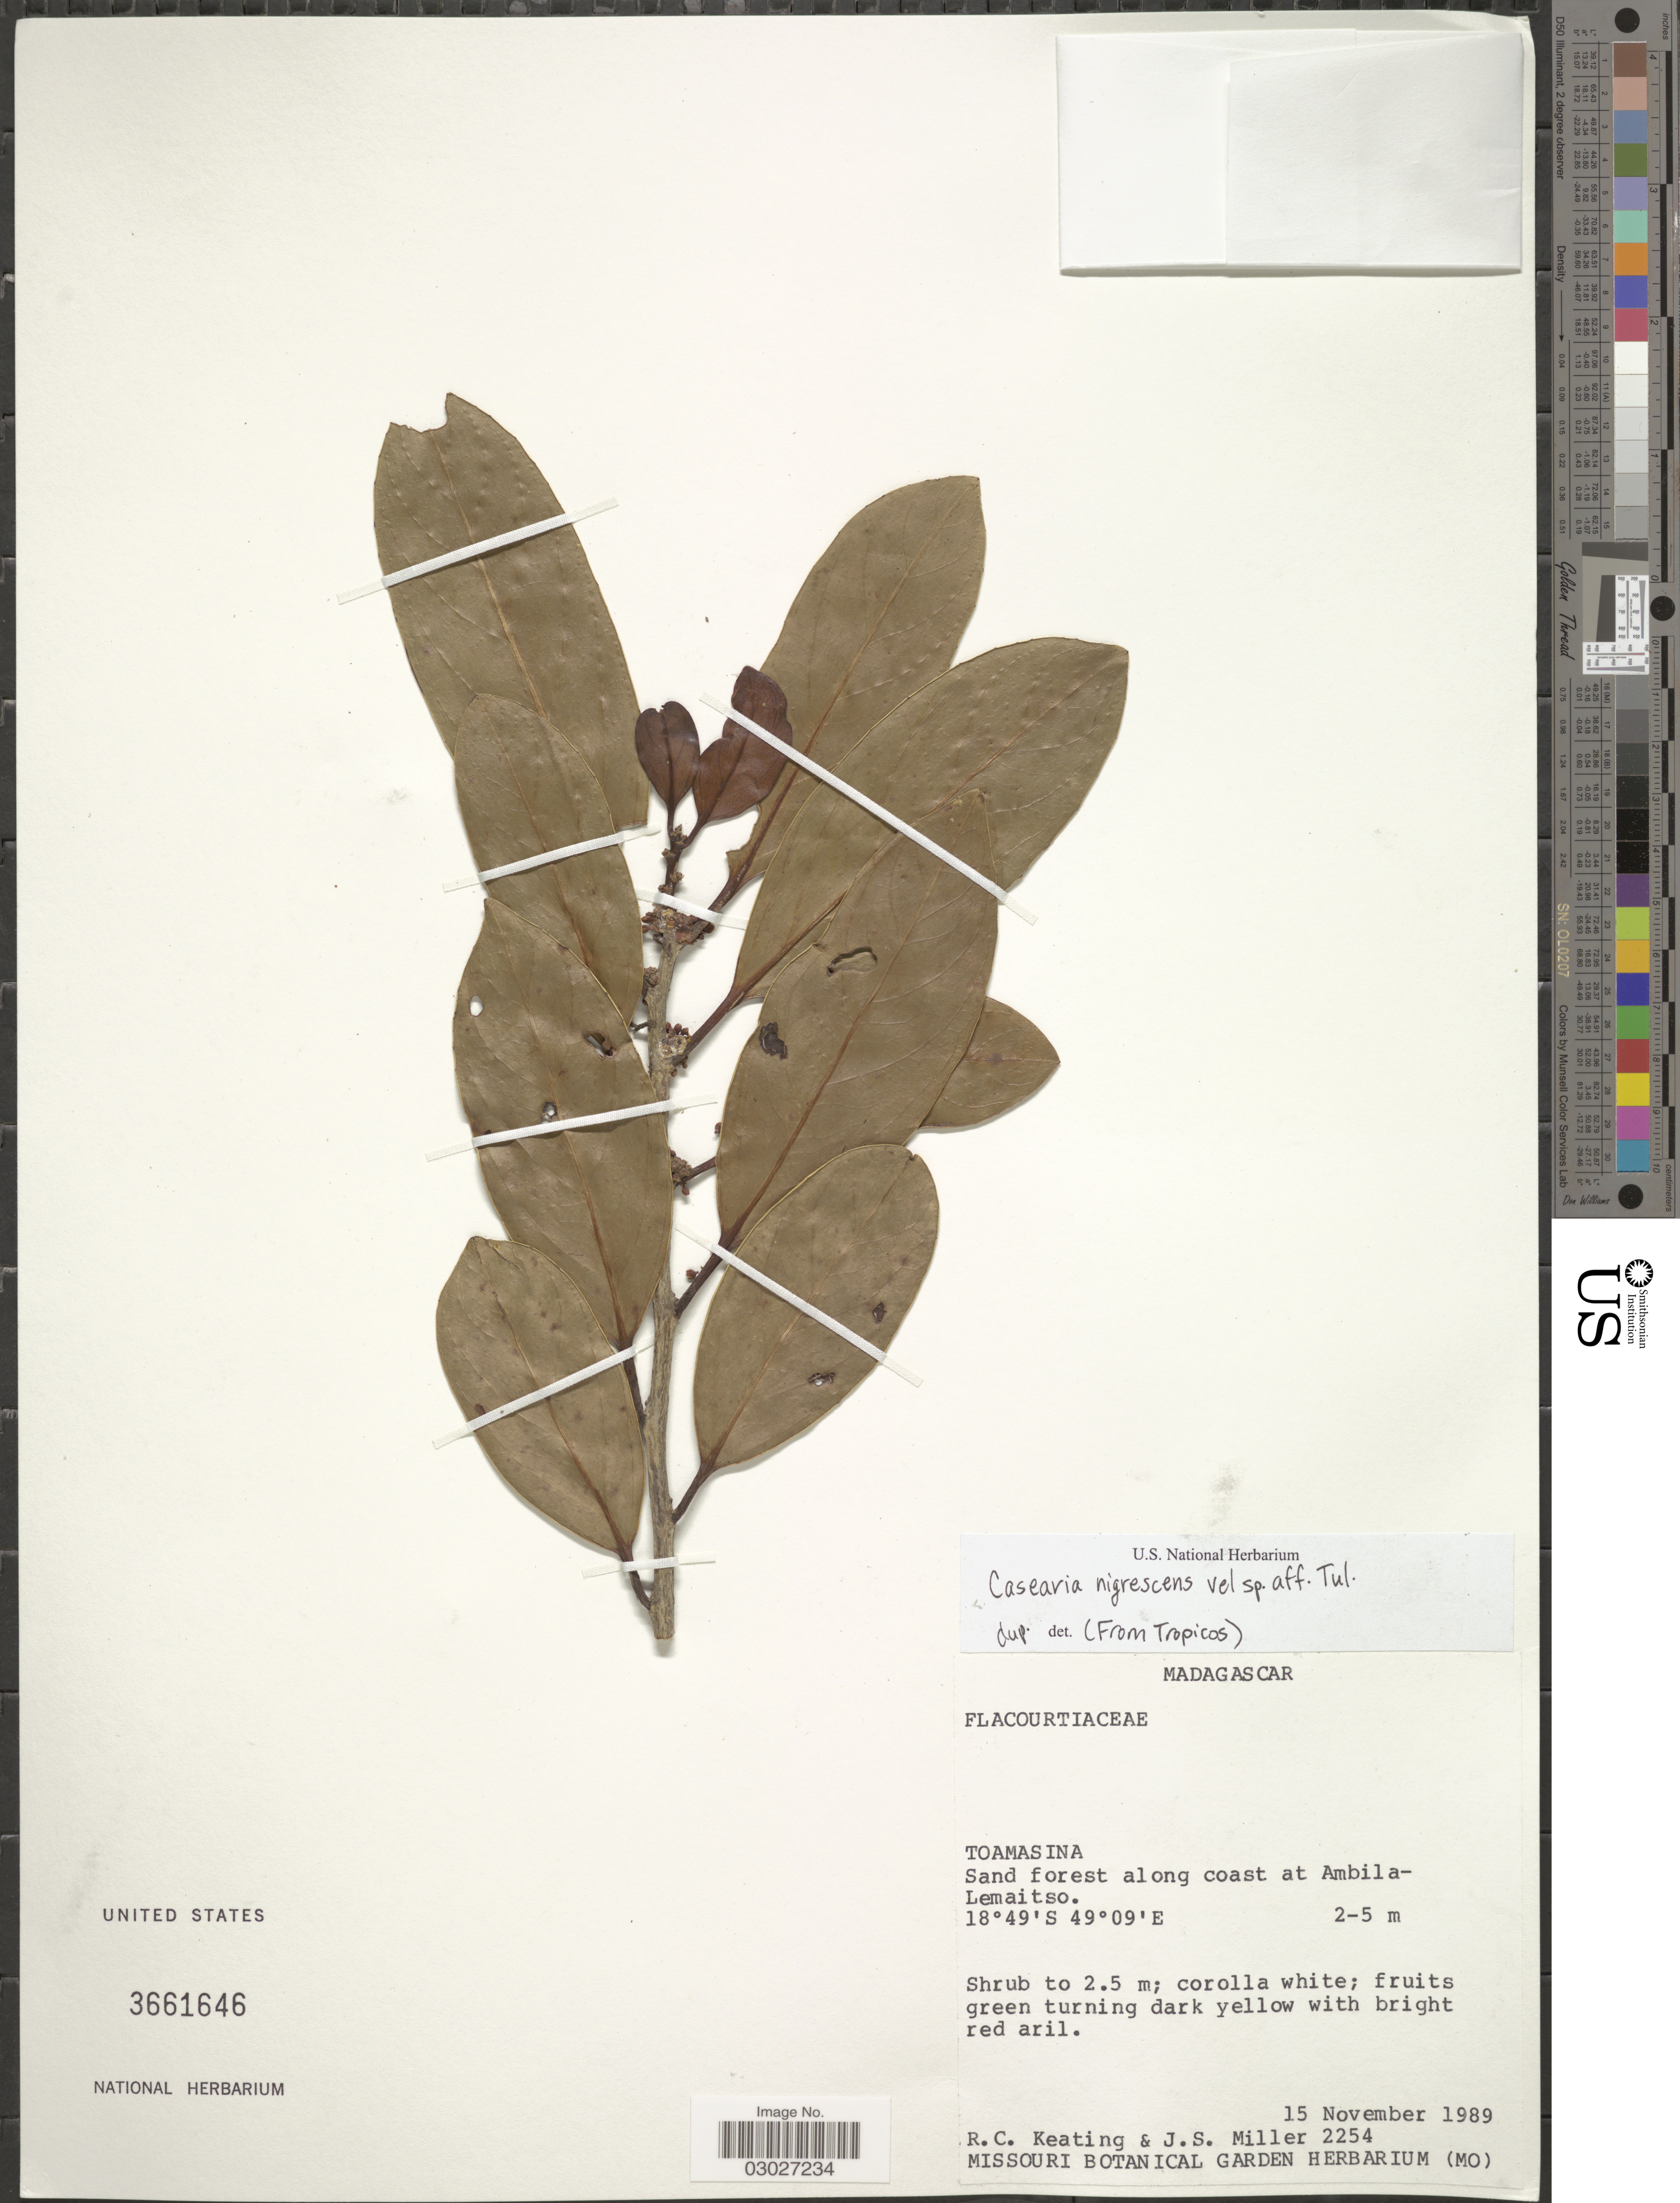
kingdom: Plantae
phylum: Tracheophyta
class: Magnoliopsida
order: Malpighiales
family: Salicaceae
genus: Casearia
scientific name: Casearia nigrescens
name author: Tul.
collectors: R. C. Keating & J. S. Miller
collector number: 2254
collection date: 1989-11-15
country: Madagascar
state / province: Atsinanana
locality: Sand forest along coast at Ambila-Lemaitso.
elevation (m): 2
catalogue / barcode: US 3661646